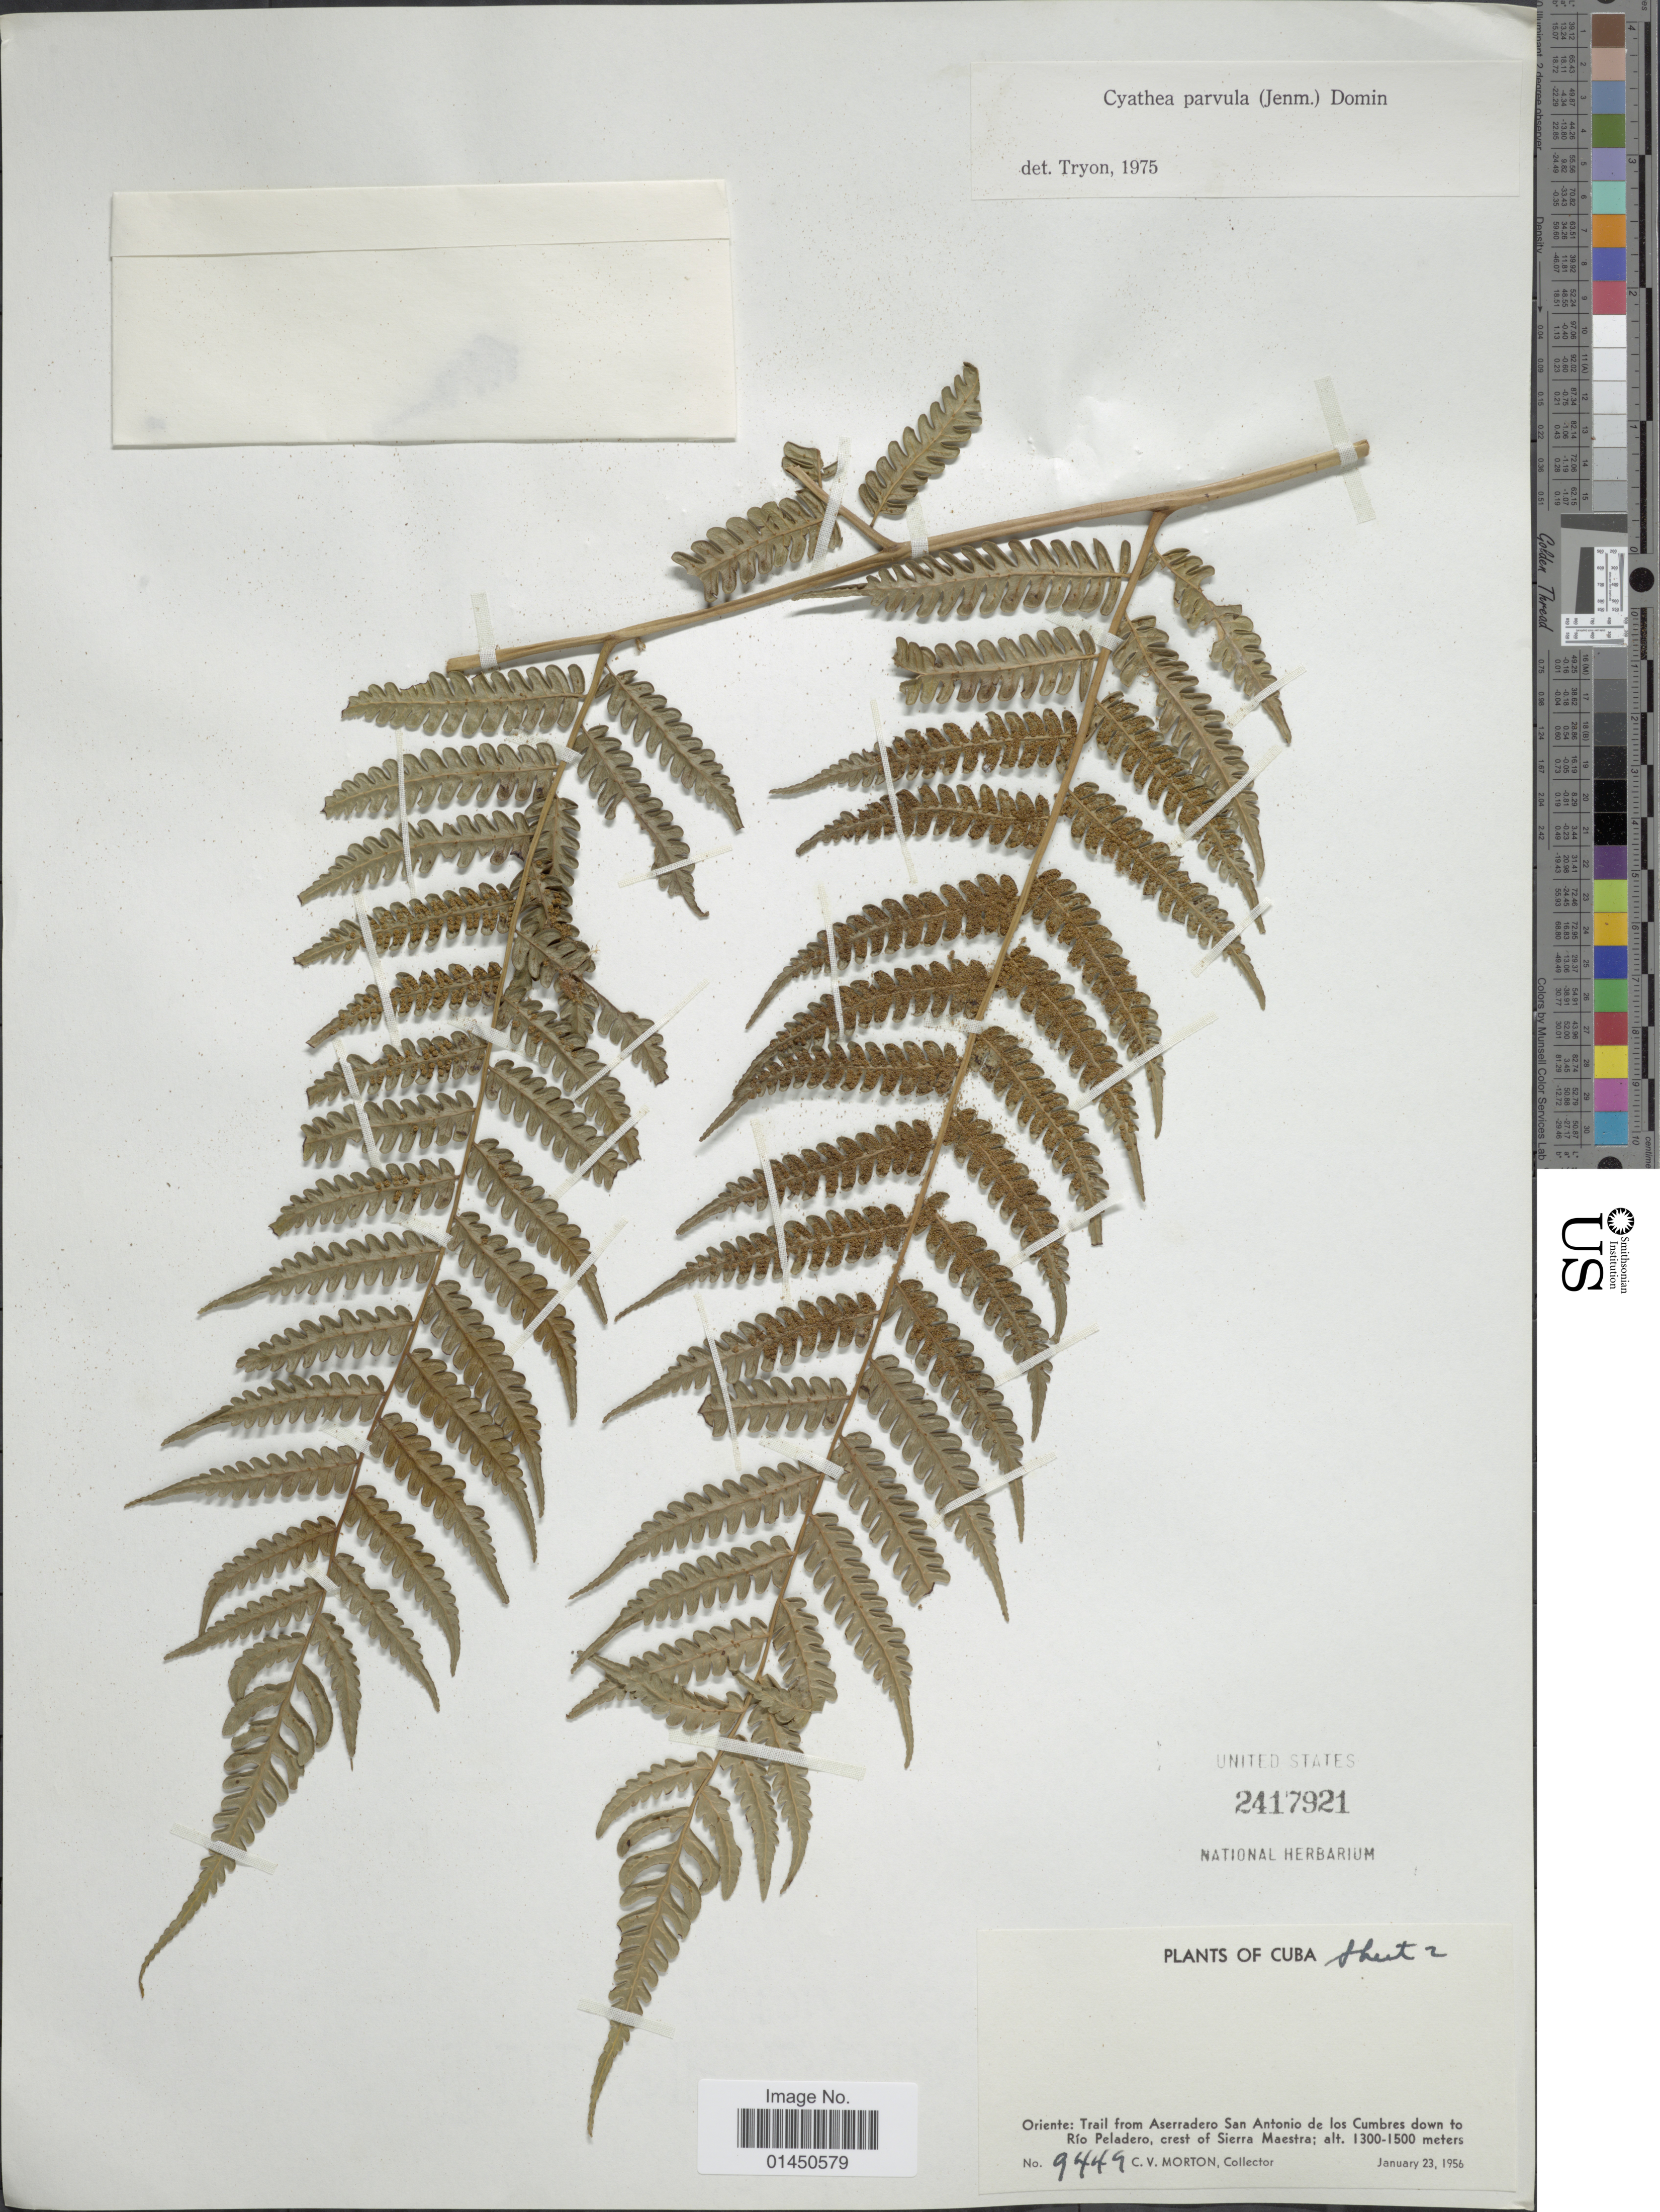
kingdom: Plantae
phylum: Tracheophyta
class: Polypodiopsida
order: Cyatheales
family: Cyatheaceae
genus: Cyathea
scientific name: Cyathea parvula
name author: (Jenman) Domin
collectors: C. V. Morton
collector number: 9449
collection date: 1956-01-23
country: Cuba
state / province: Oriente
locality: Trail from Aserradero San Antonio de los Cumbres down to Rio Peladero, crest of Sierra Maestra.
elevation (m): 1300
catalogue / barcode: US 2417921